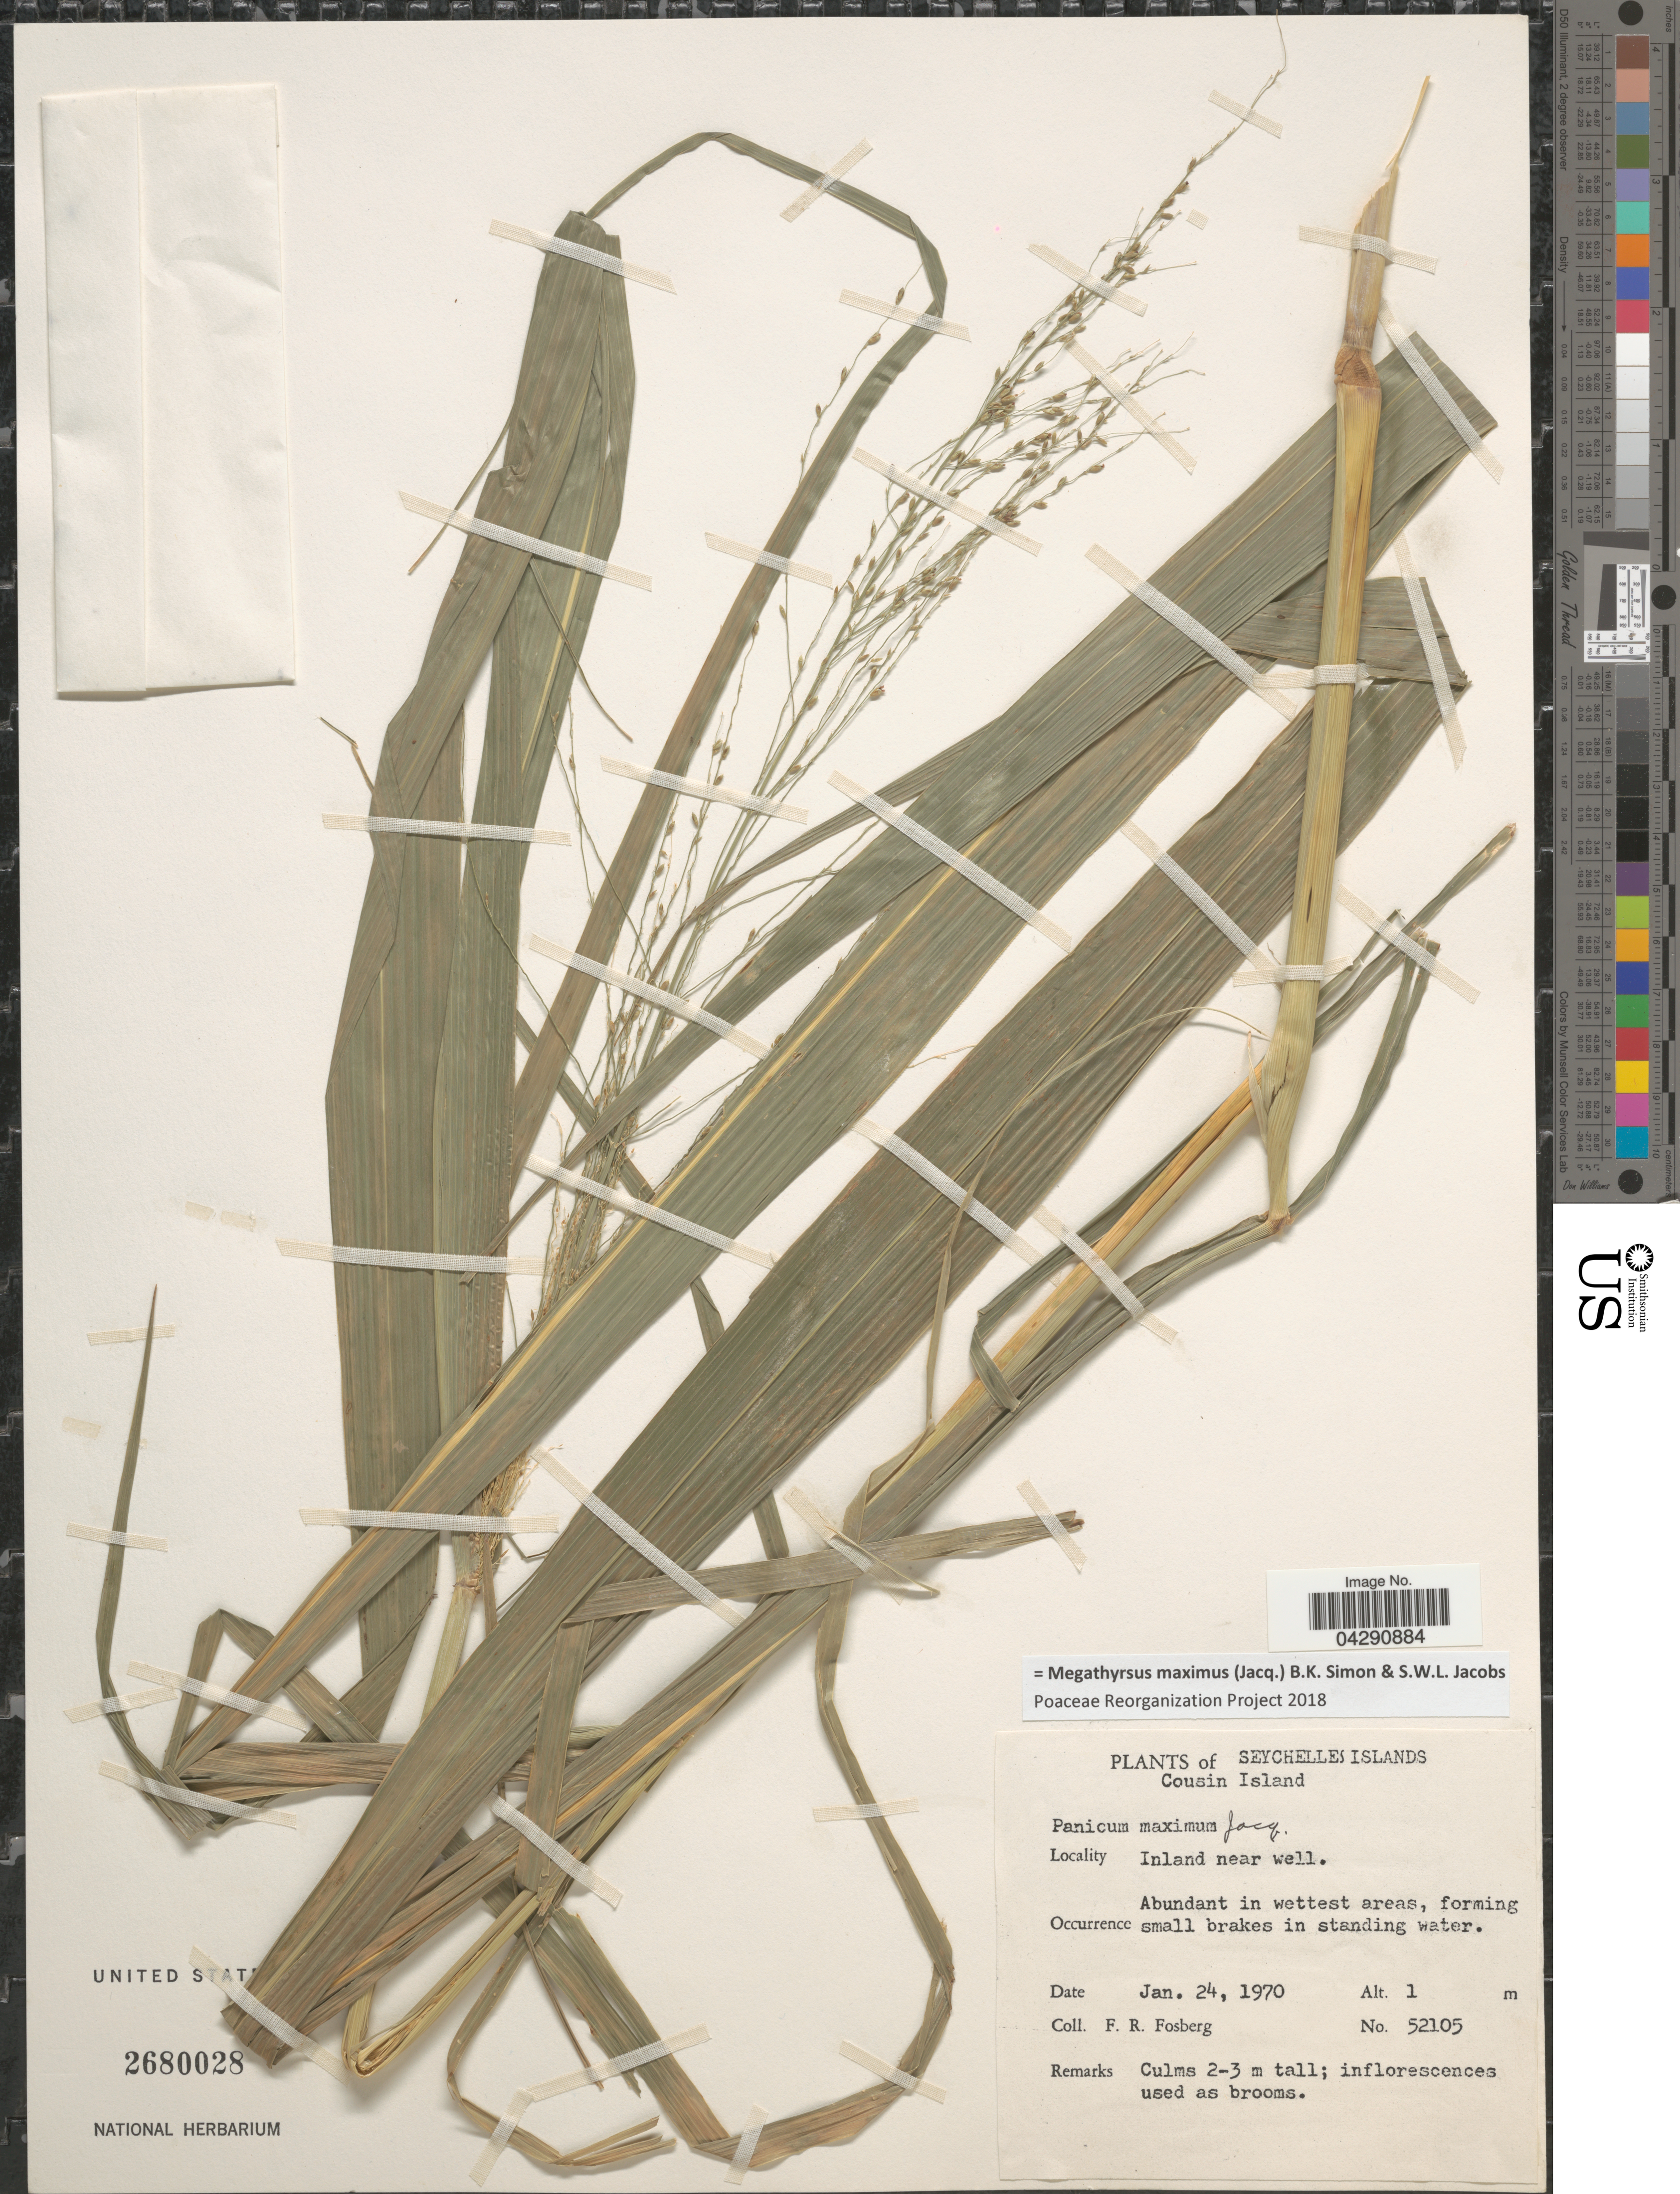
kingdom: Plantae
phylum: Tracheophyta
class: Liliopsida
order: Poales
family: Poaceae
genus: Megathyrsus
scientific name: Megathyrsus maximus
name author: (Jacq.) B.K. Simon & S.W.L. Jacobs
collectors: F. R. Fosberg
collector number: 52105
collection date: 1970-01-24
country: Seychelles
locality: Seychelles Islands. Cousin Island. Inland near well.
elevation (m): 1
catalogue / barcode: US 2680028